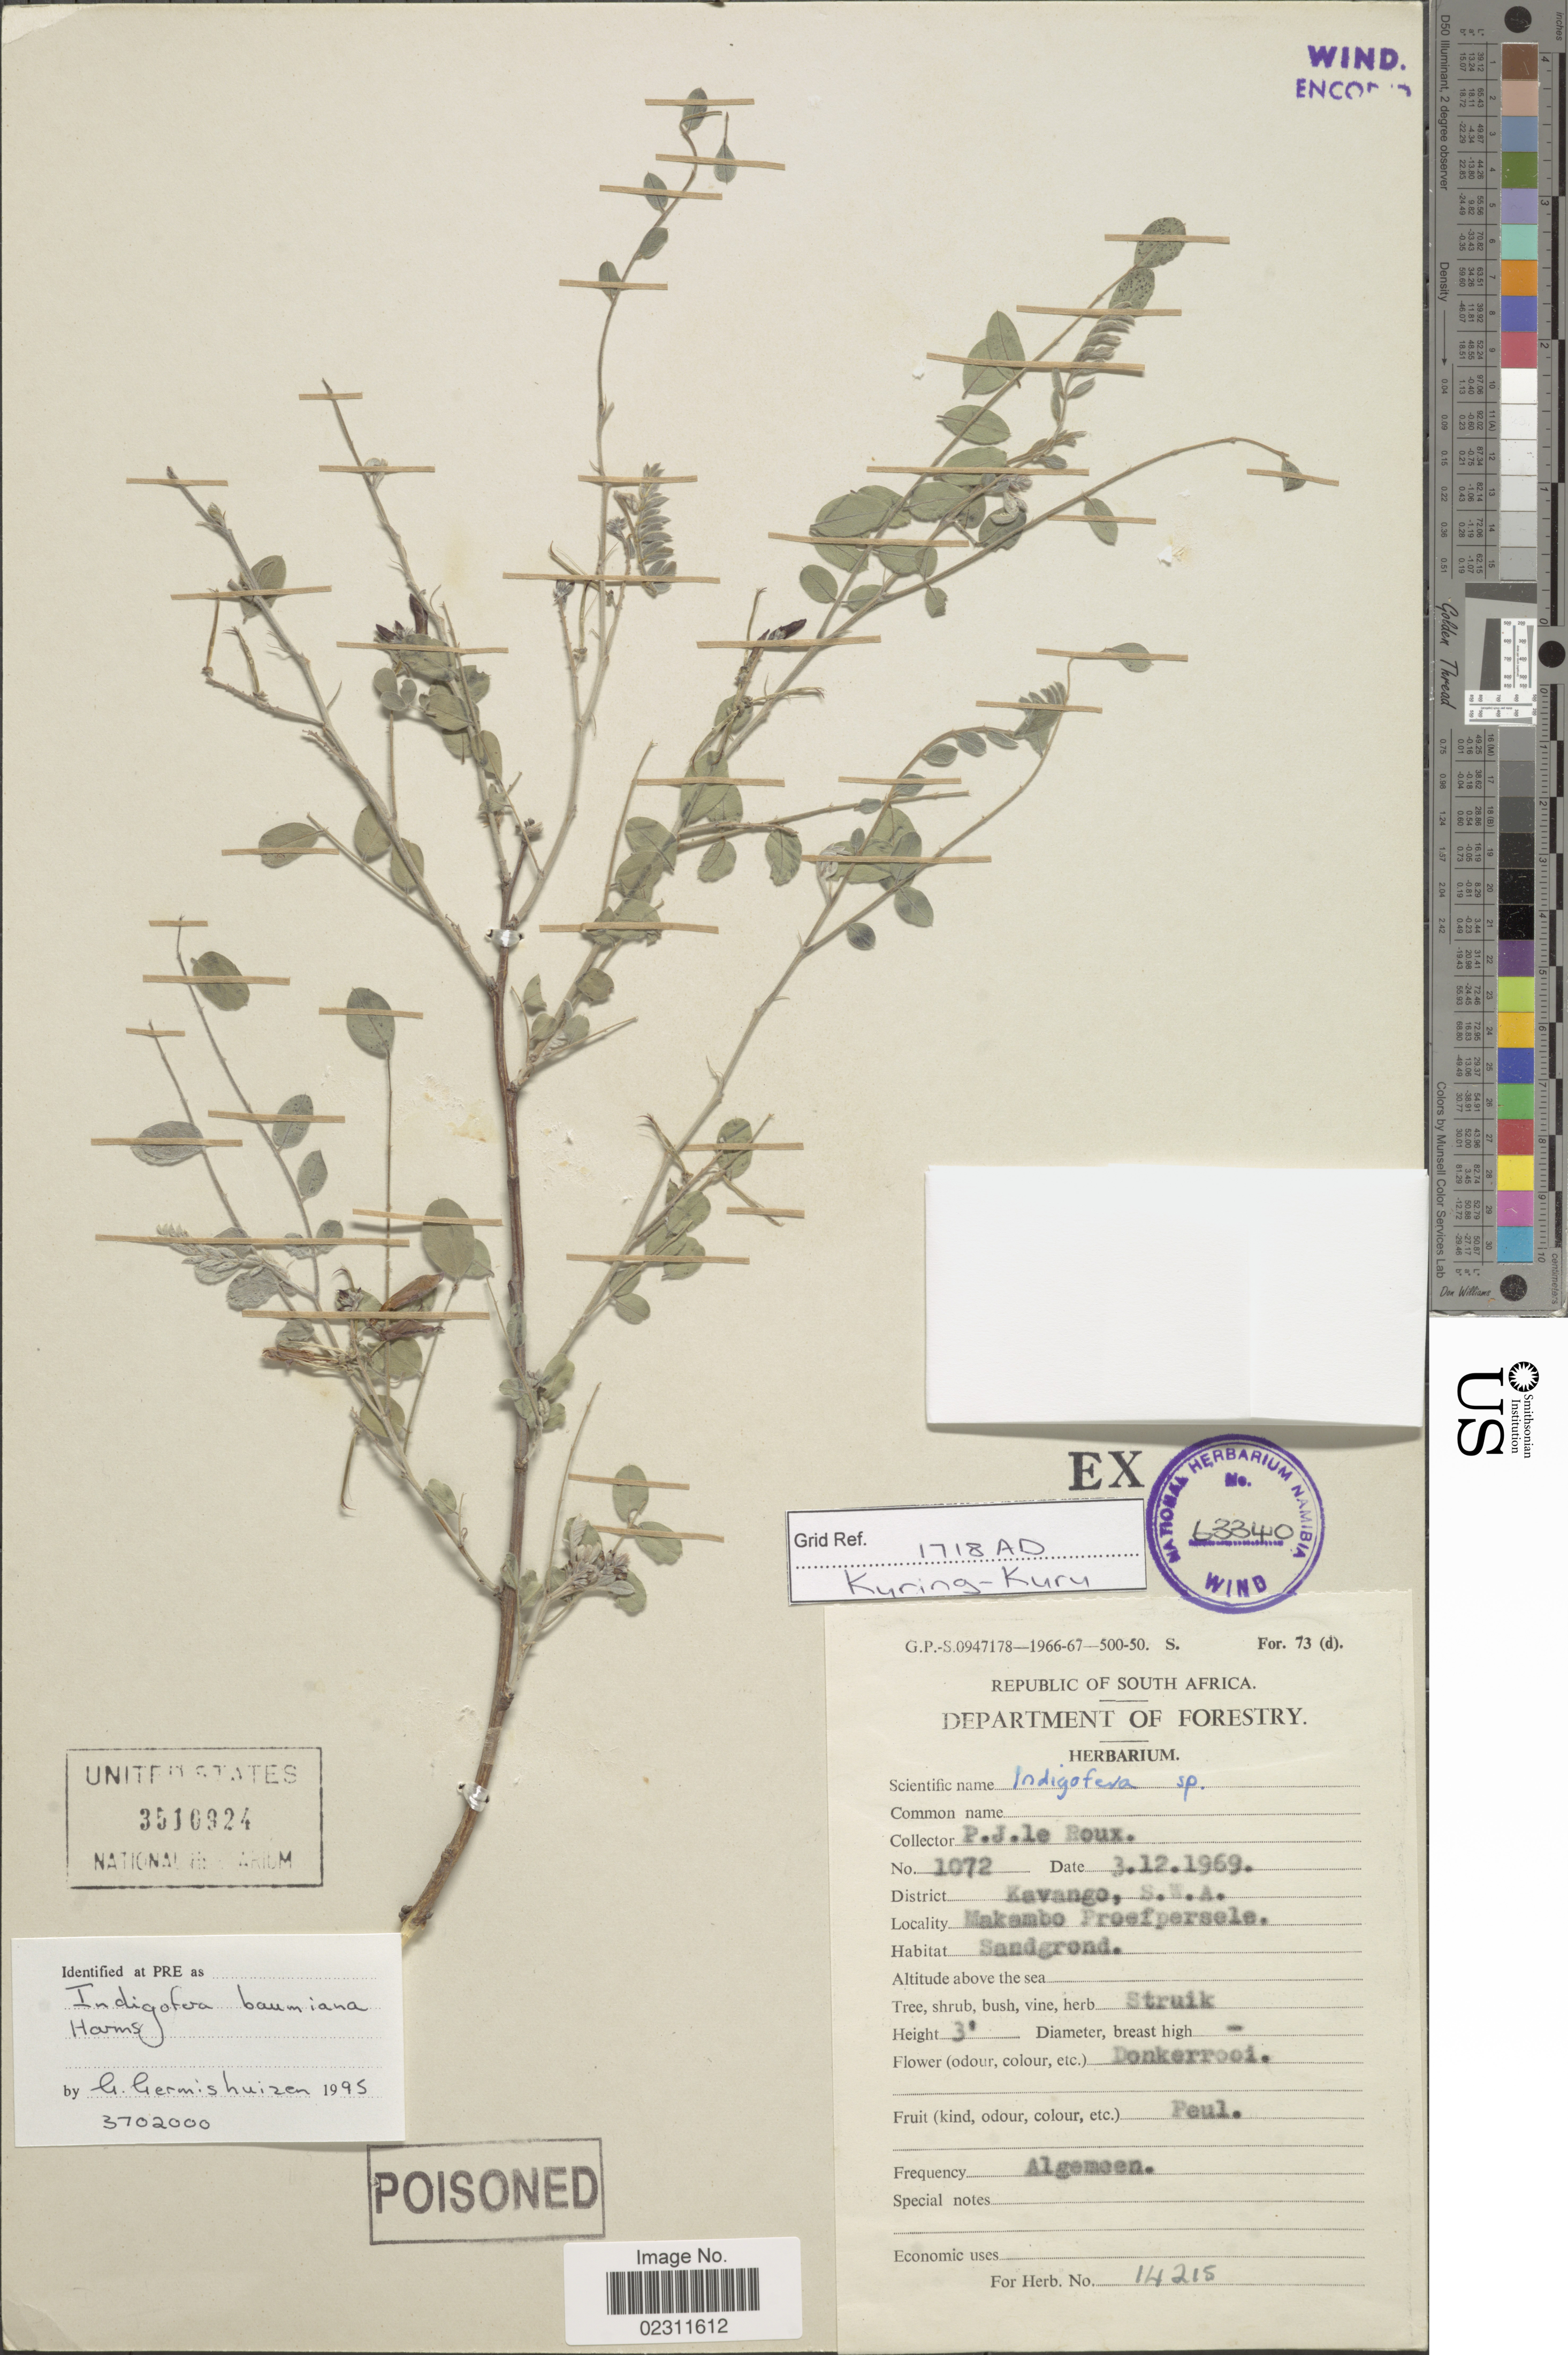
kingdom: Plantae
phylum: Tracheophyta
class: Magnoliopsida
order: Fabales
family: Fabaceae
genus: Indigofera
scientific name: Indigofera baumiana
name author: Harms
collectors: P. J. Roux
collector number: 1072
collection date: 1969-12-03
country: Namibia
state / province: Kavango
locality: S.W.A., Makambo Proefpersele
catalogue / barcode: US 3510924